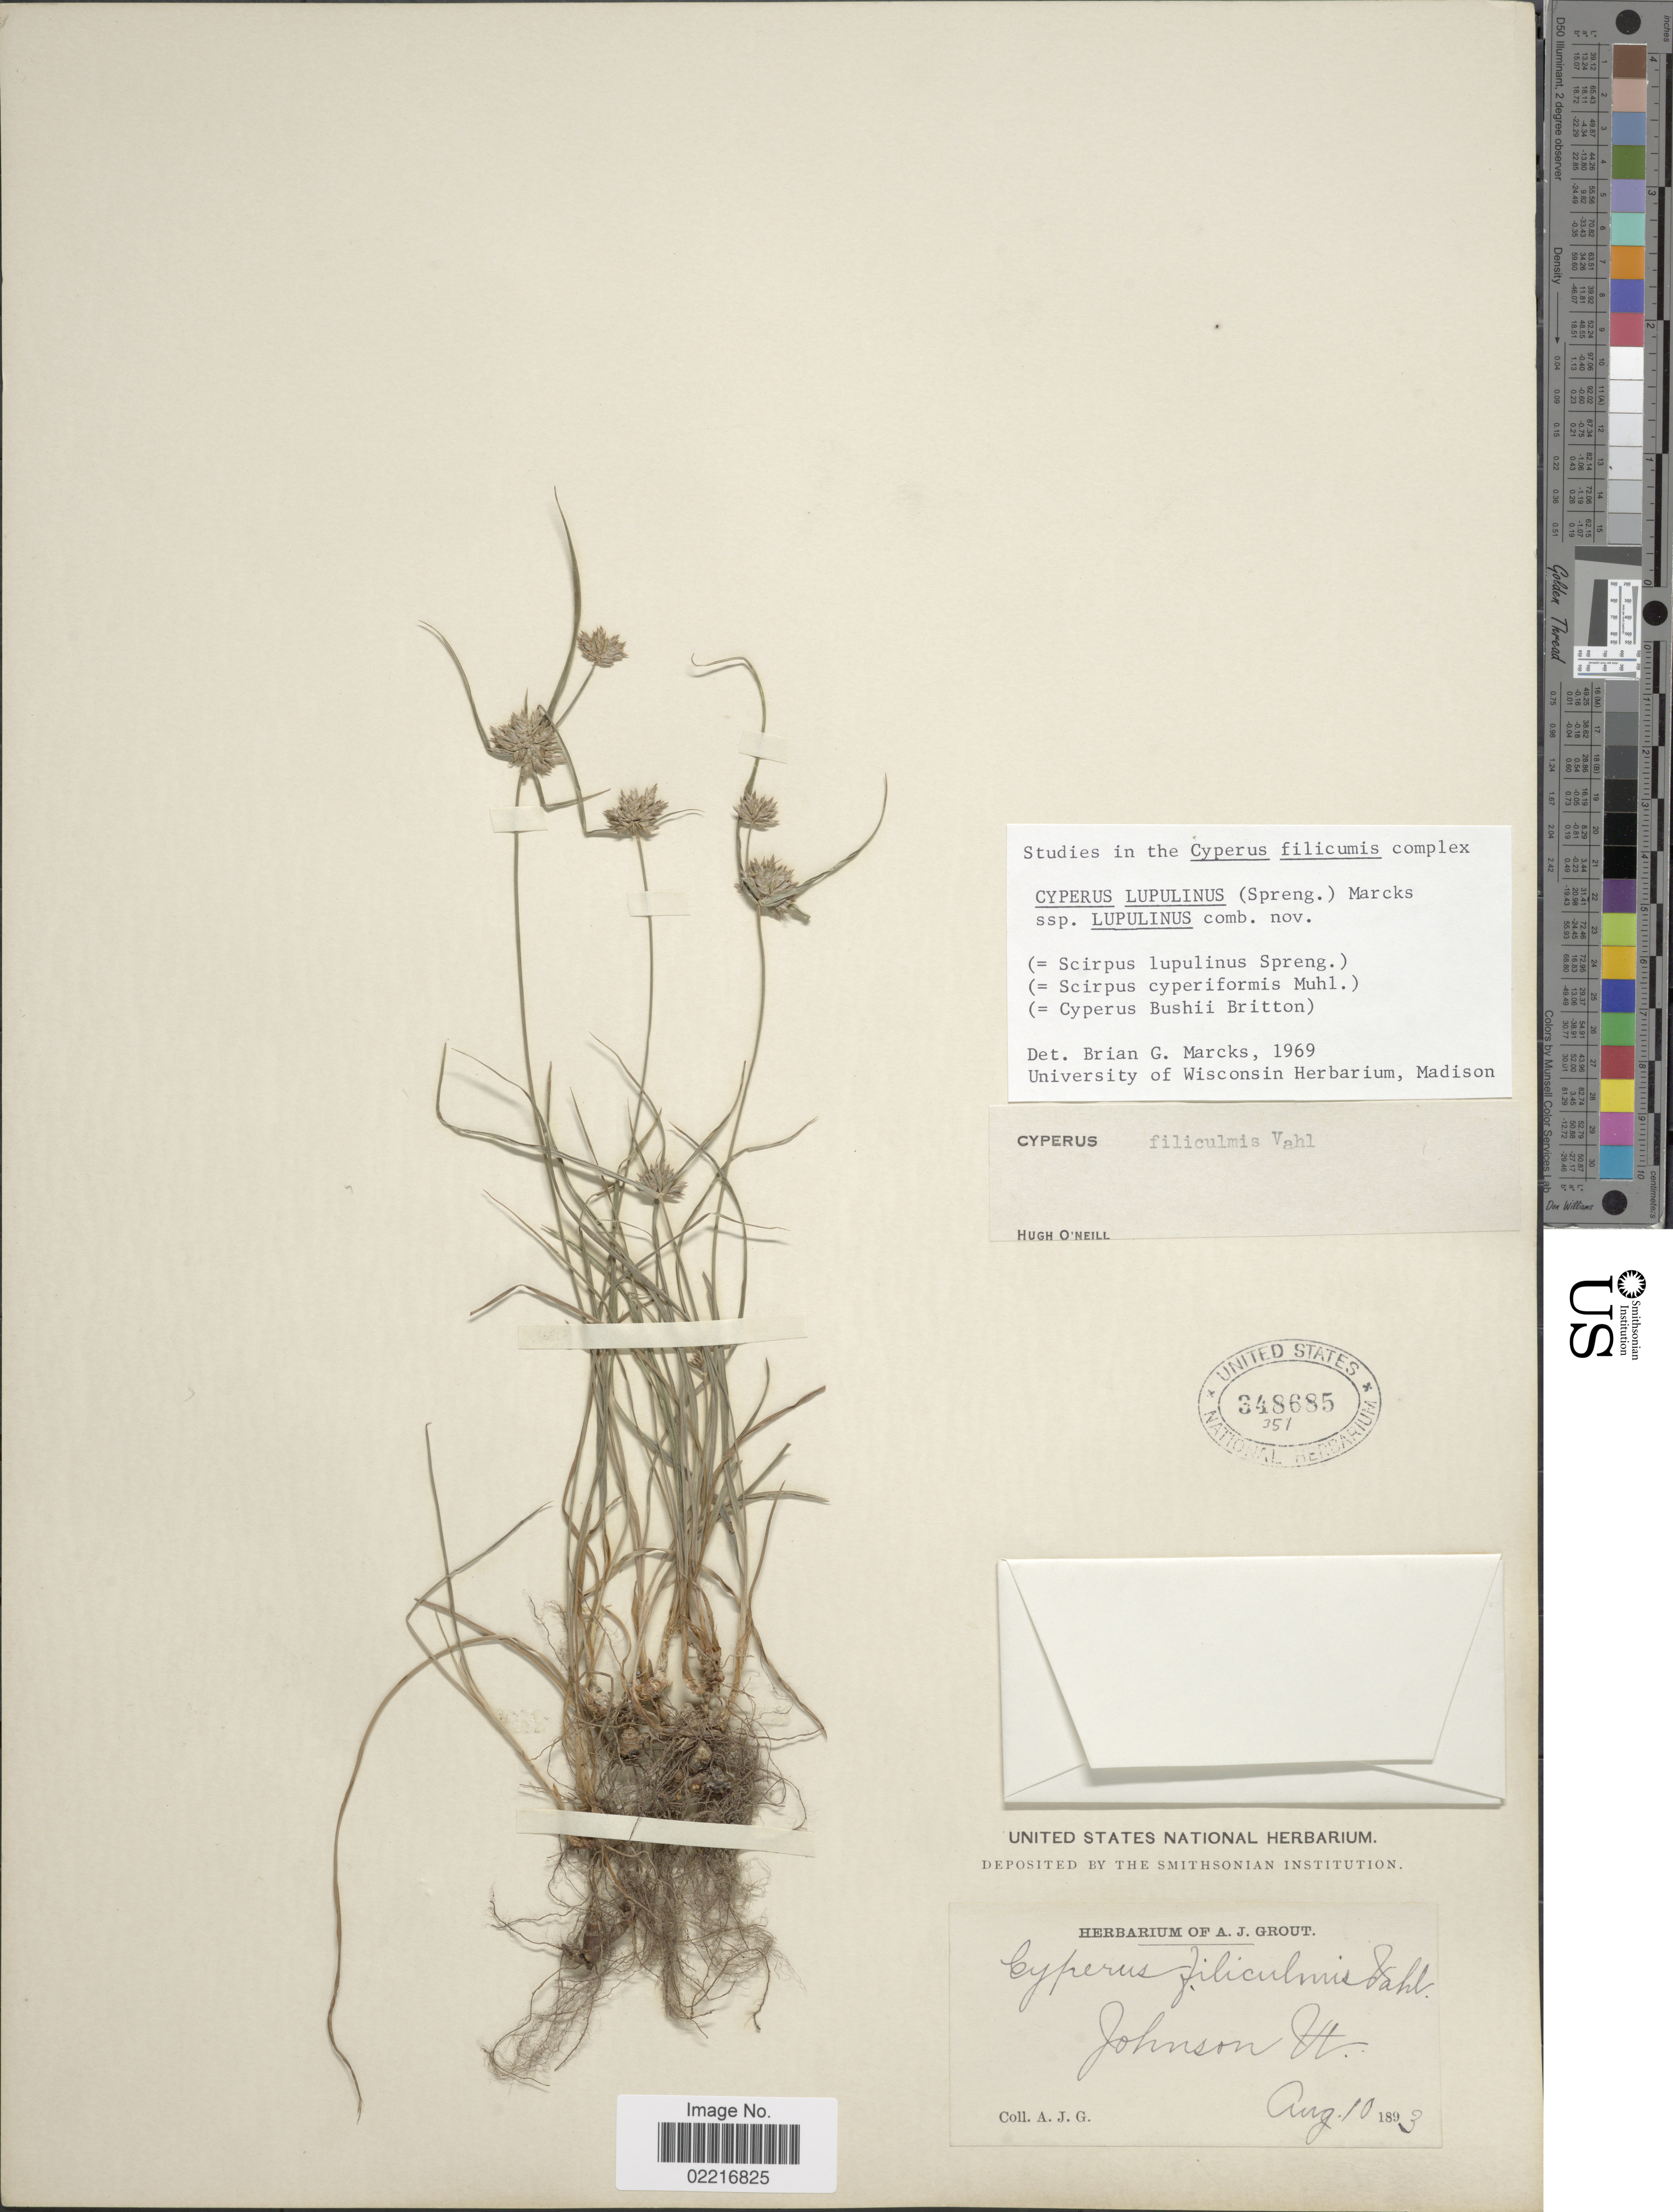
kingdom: Plantae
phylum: Tracheophyta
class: Liliopsida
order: Poales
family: Cyperaceae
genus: Cyperus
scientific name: Cyperus lupulinus subsp. lupulinus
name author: (Spreng.) Marcks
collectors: A. J. Grout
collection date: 1893-08-10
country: United States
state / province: Vermont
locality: Johnson Vt.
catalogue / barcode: US 348685